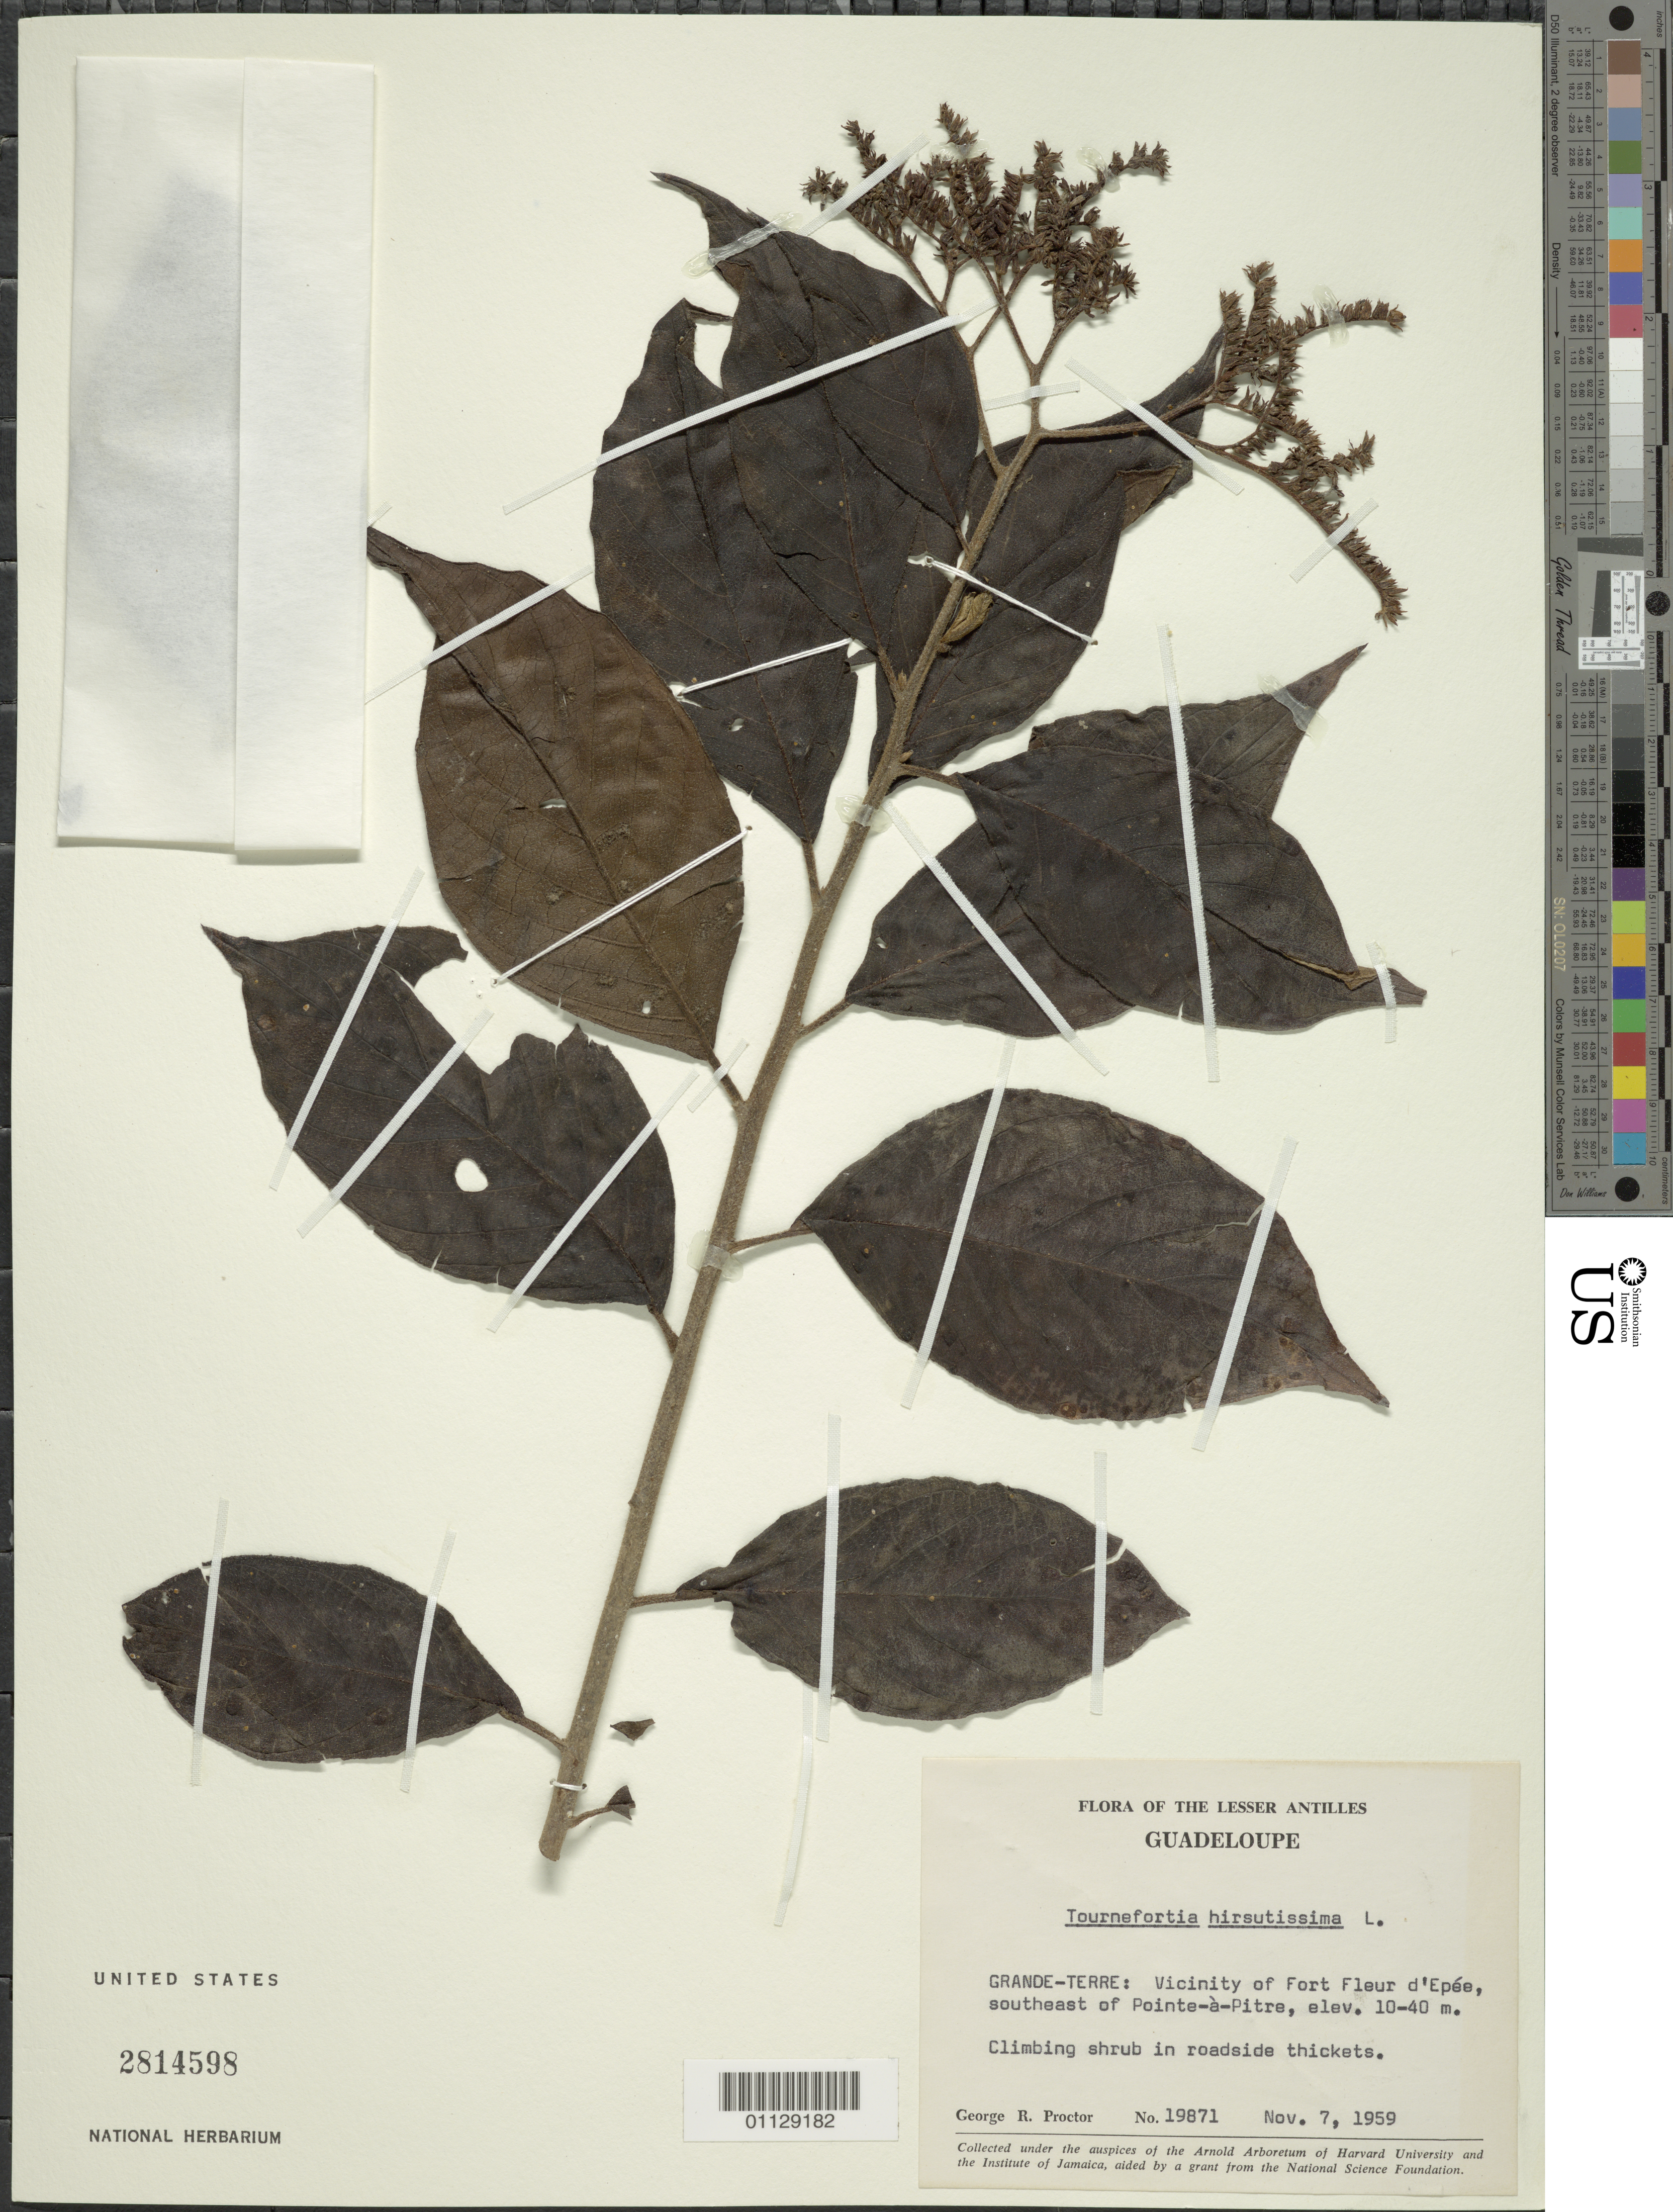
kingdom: Plantae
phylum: Tracheophyta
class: Magnoliopsida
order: Boraginales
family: Heliotropiaceae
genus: Tournefortia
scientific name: Tournefortia hirsutissima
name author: L.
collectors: G. R. Proctor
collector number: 19871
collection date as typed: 07 Nov 1959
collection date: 1959-11-07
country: Guadeloupe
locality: Vicinityt of Fort Fleur d'Epee, southeast of Pointe-a-Pitre, elev. 10-40 m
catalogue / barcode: US 1129182